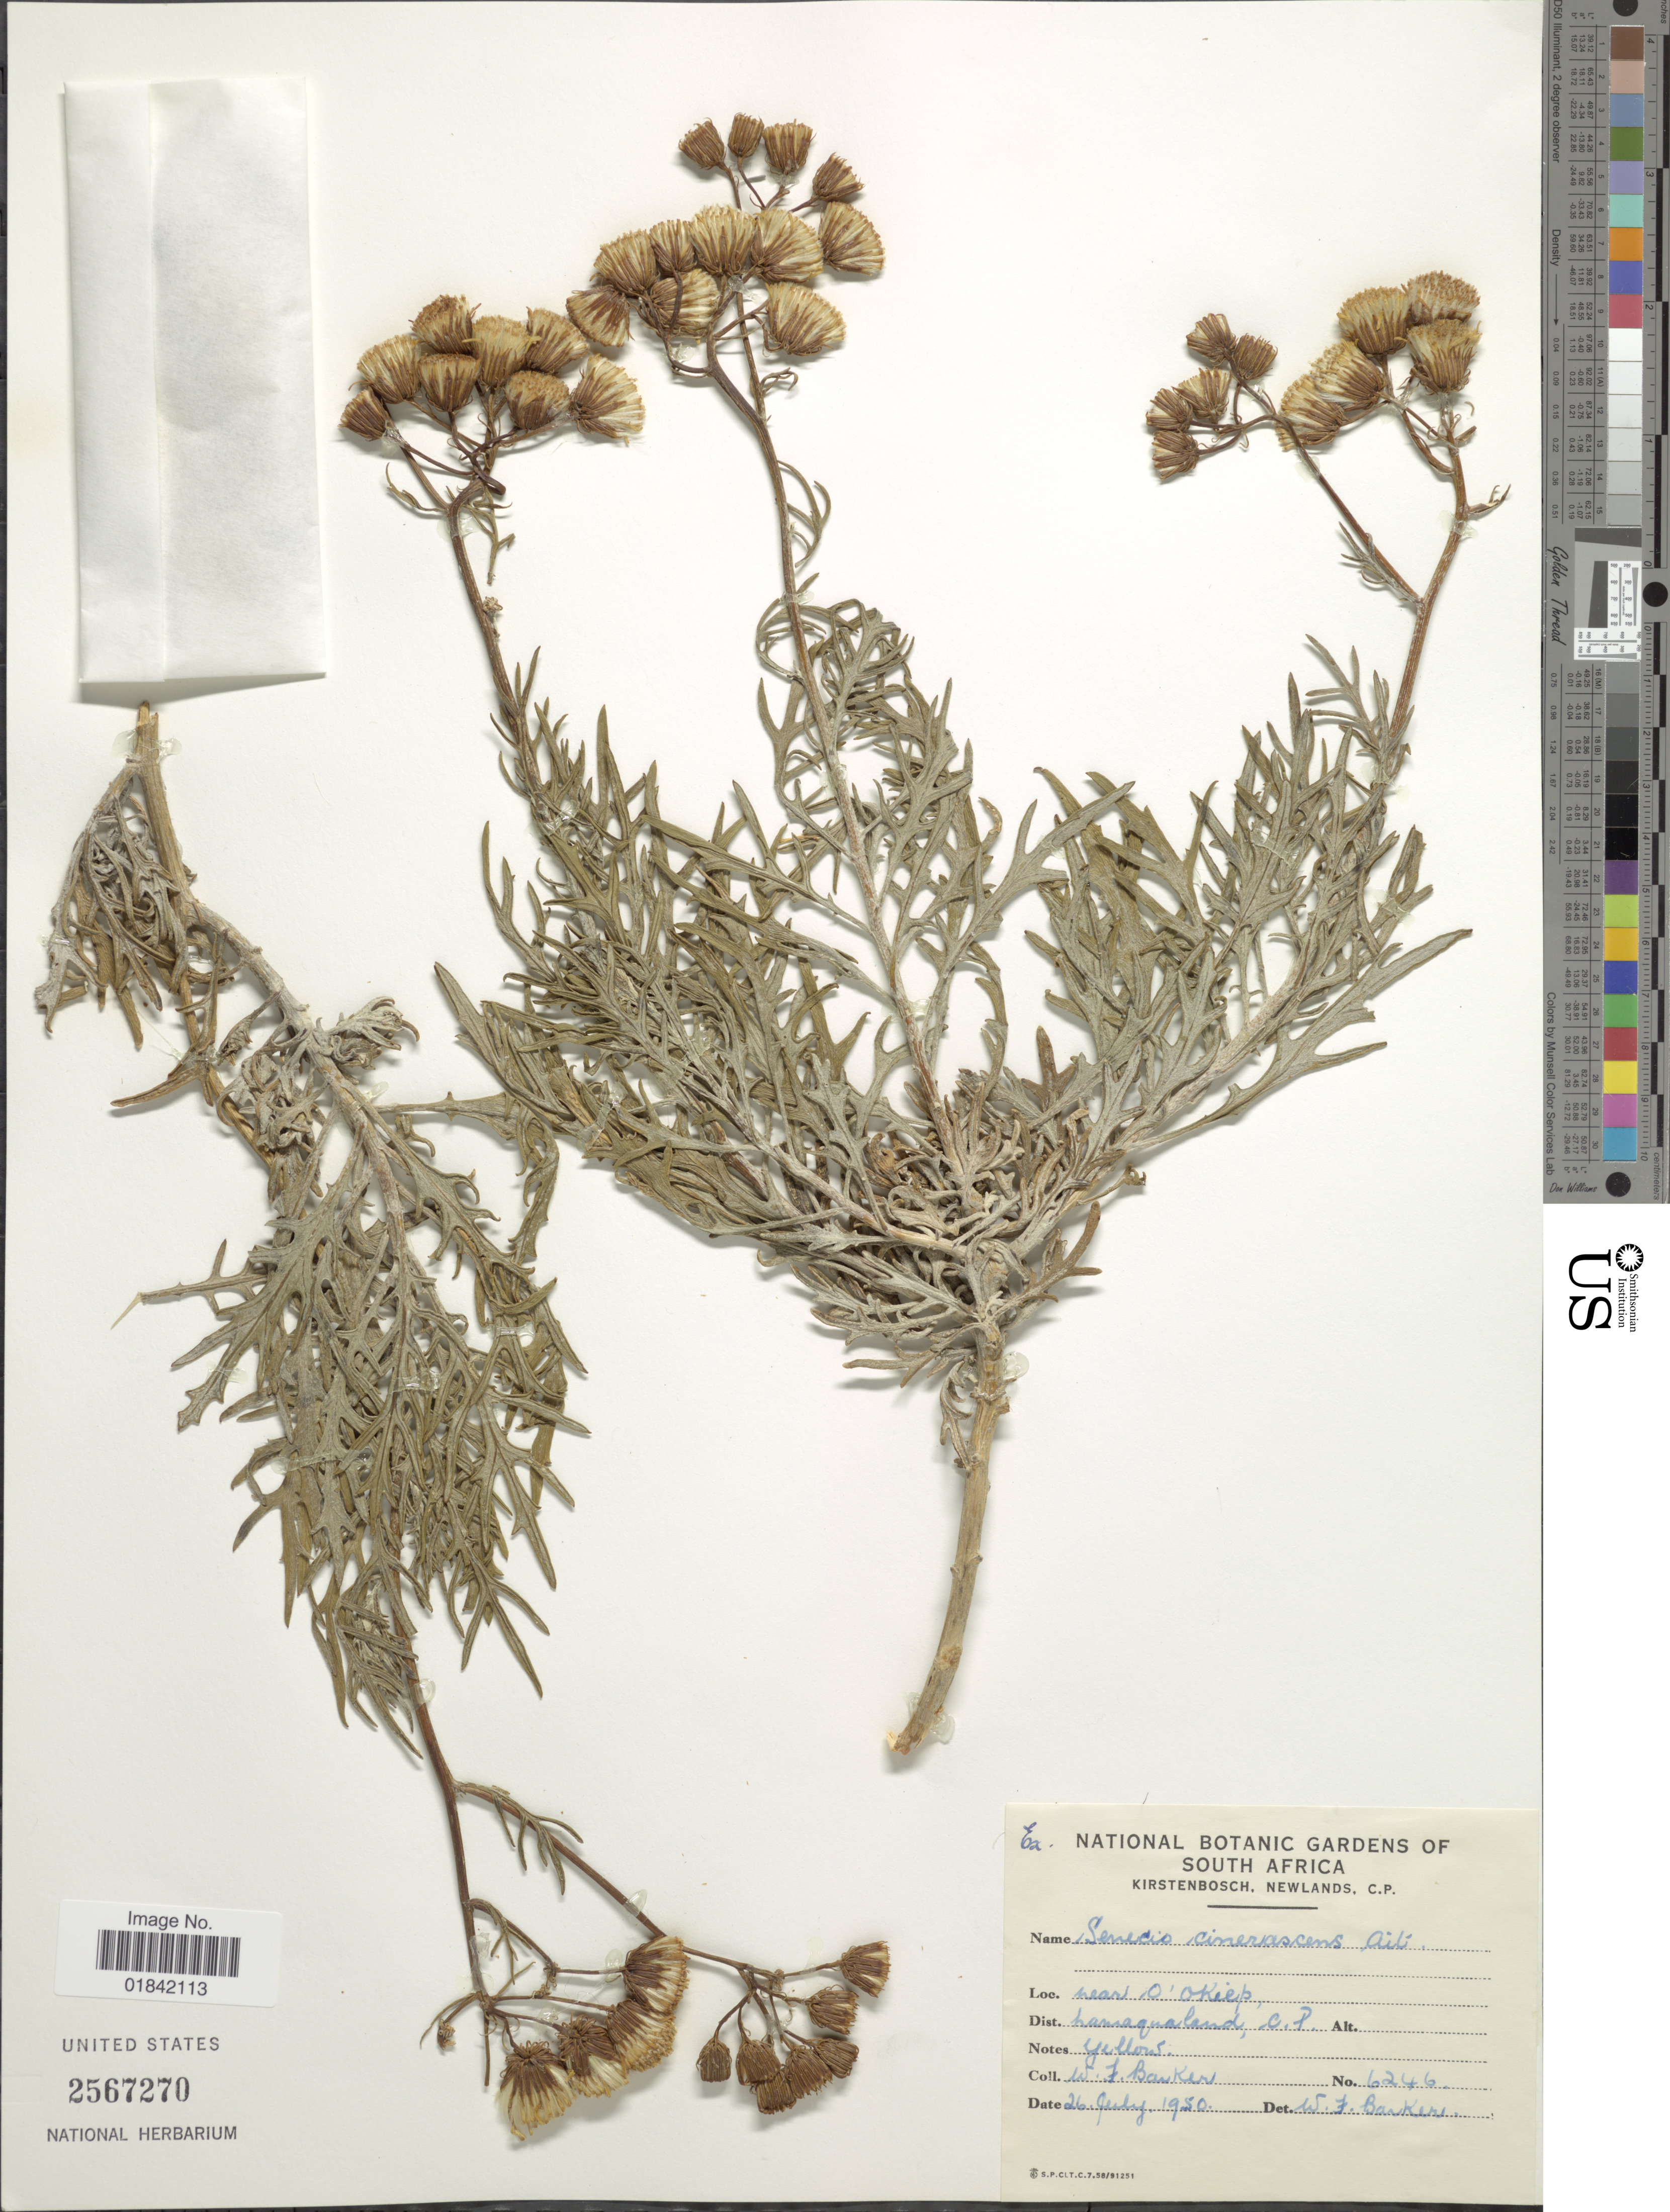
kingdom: Plantae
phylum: Tracheophyta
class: Magnoliopsida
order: Asterales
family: Asteraceae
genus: Senecio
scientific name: Senecio cinerascens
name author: Aiton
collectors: W. J. Baker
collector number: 6246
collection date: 1950-07-26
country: South Africa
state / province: Northern Cape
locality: Near O'Okiep, Namaqualand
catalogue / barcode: US 2567270